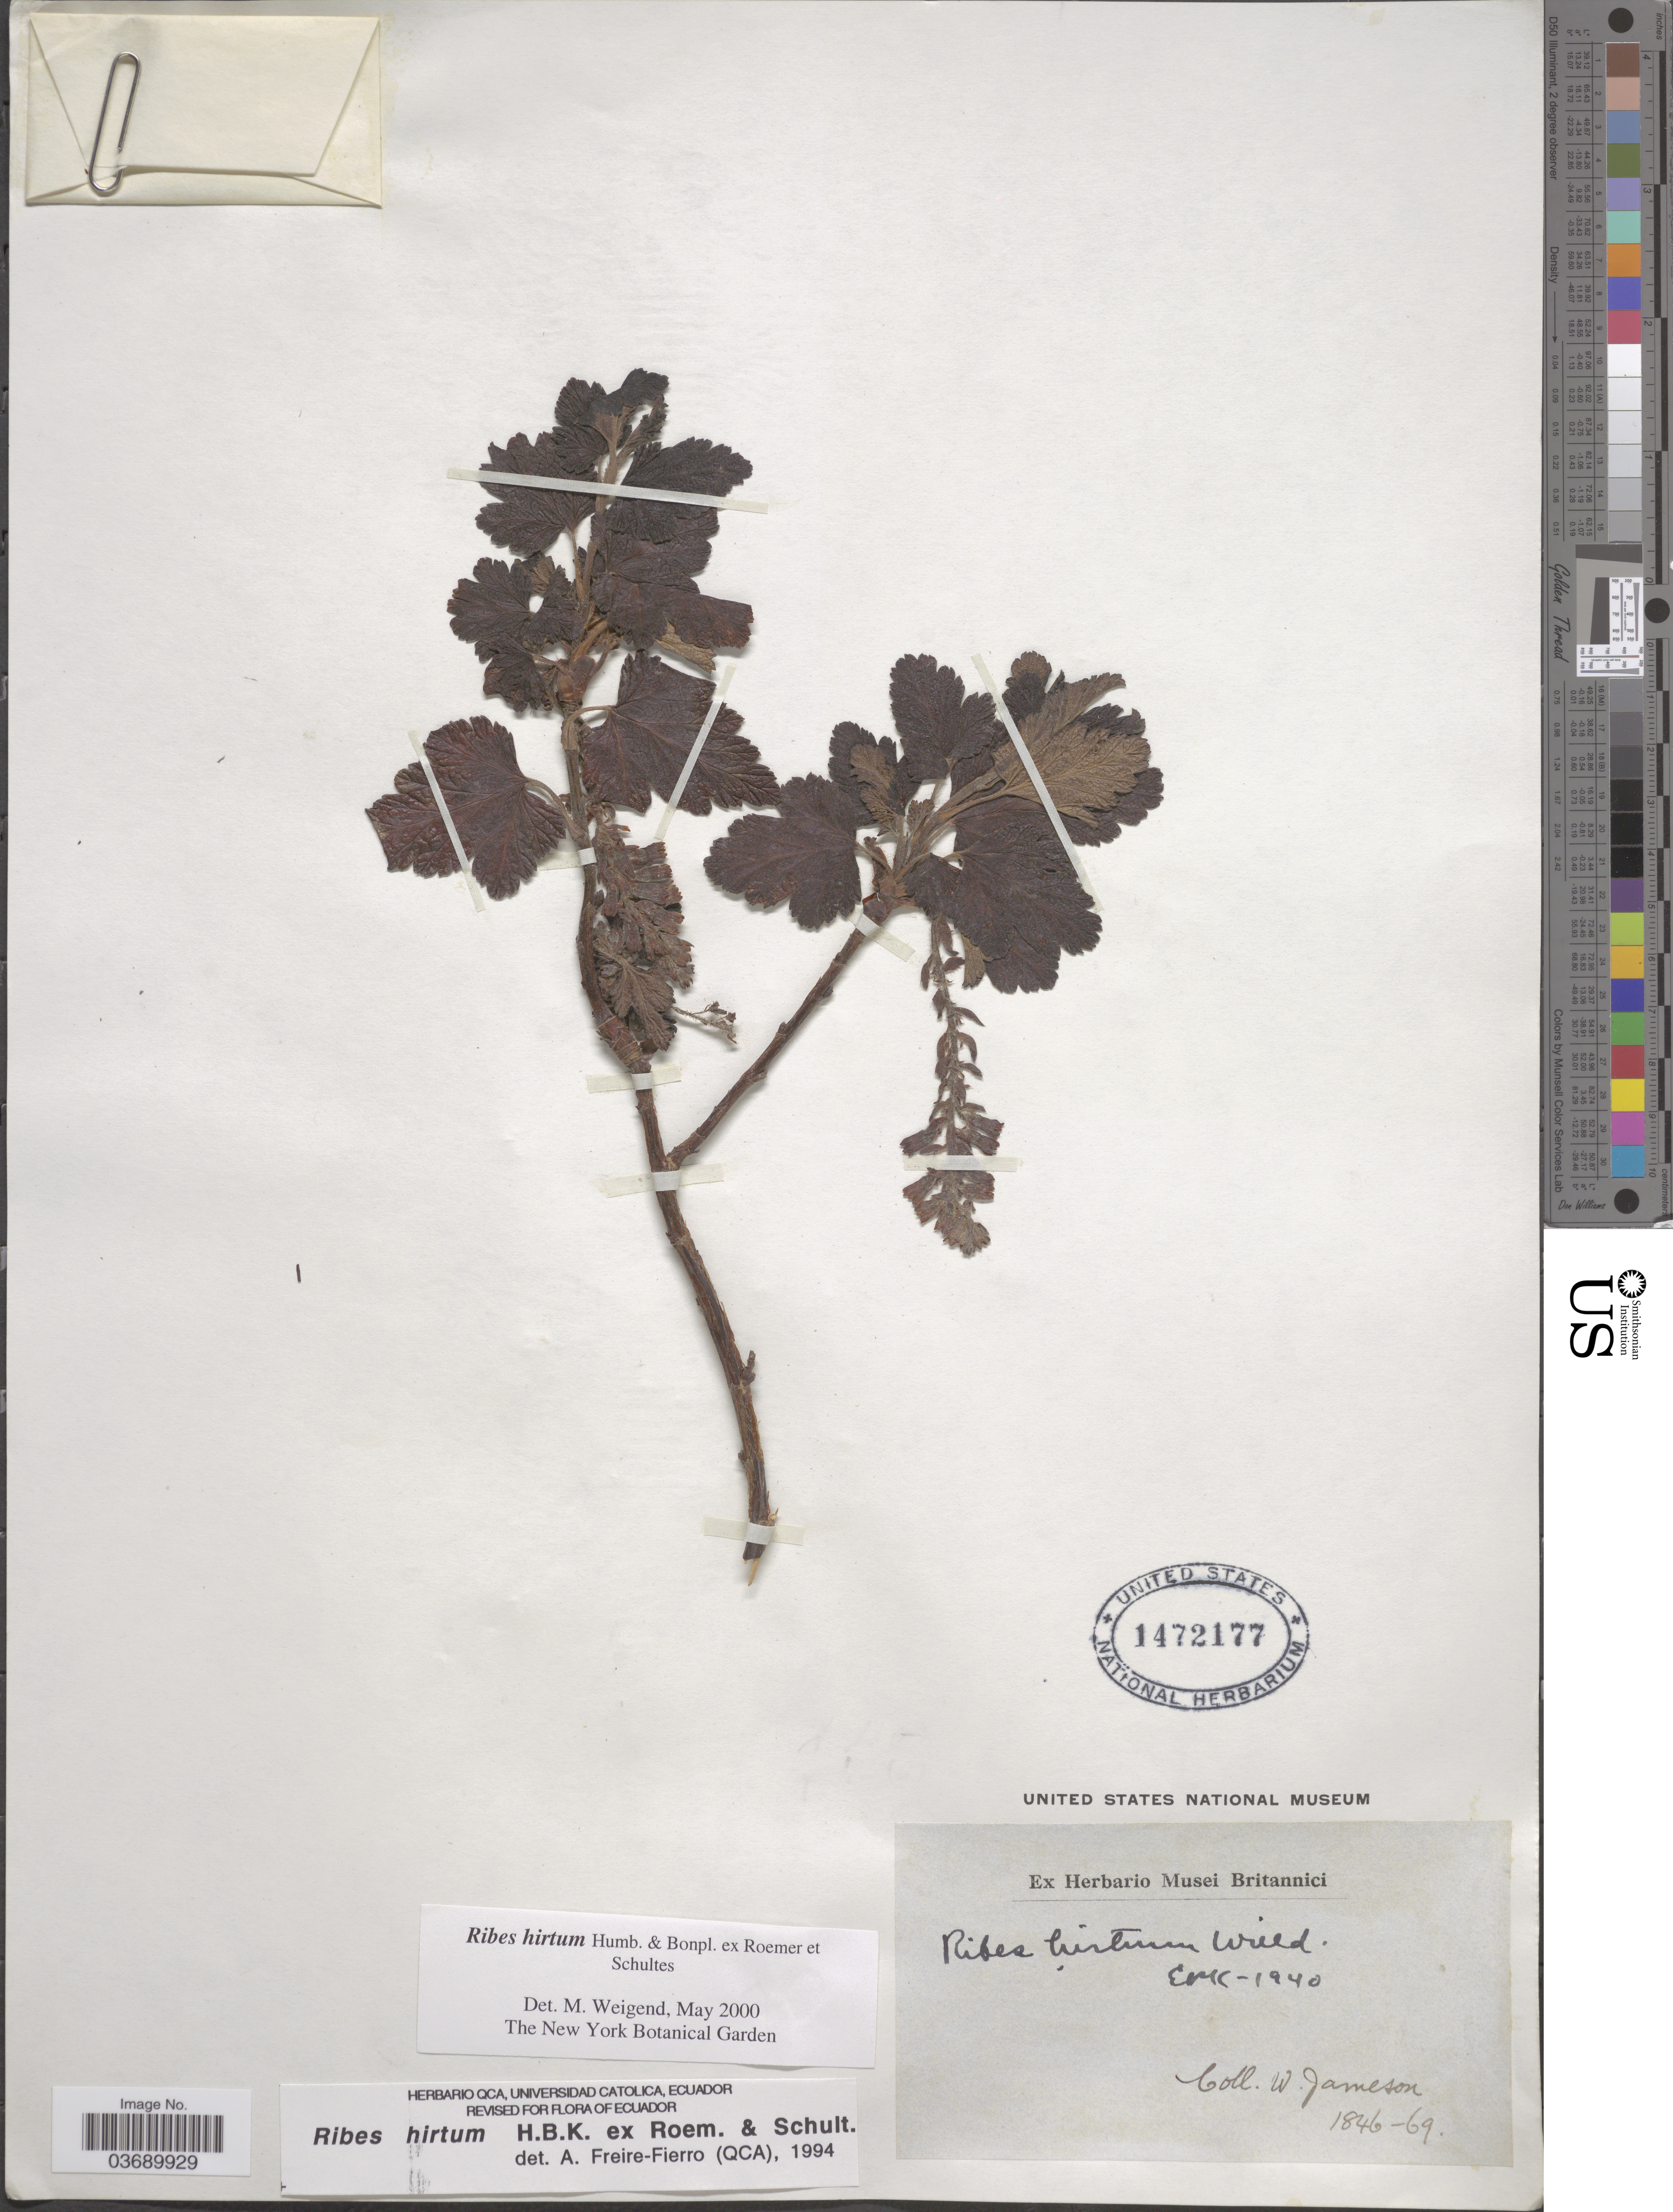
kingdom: Plantae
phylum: Tracheophyta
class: Magnoliopsida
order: Saxifragales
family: Grossulariaceae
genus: Ribes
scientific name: Ribes hirtum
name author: Roem. & Schult.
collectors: W. Jameson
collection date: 1846/1869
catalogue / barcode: US 1472177